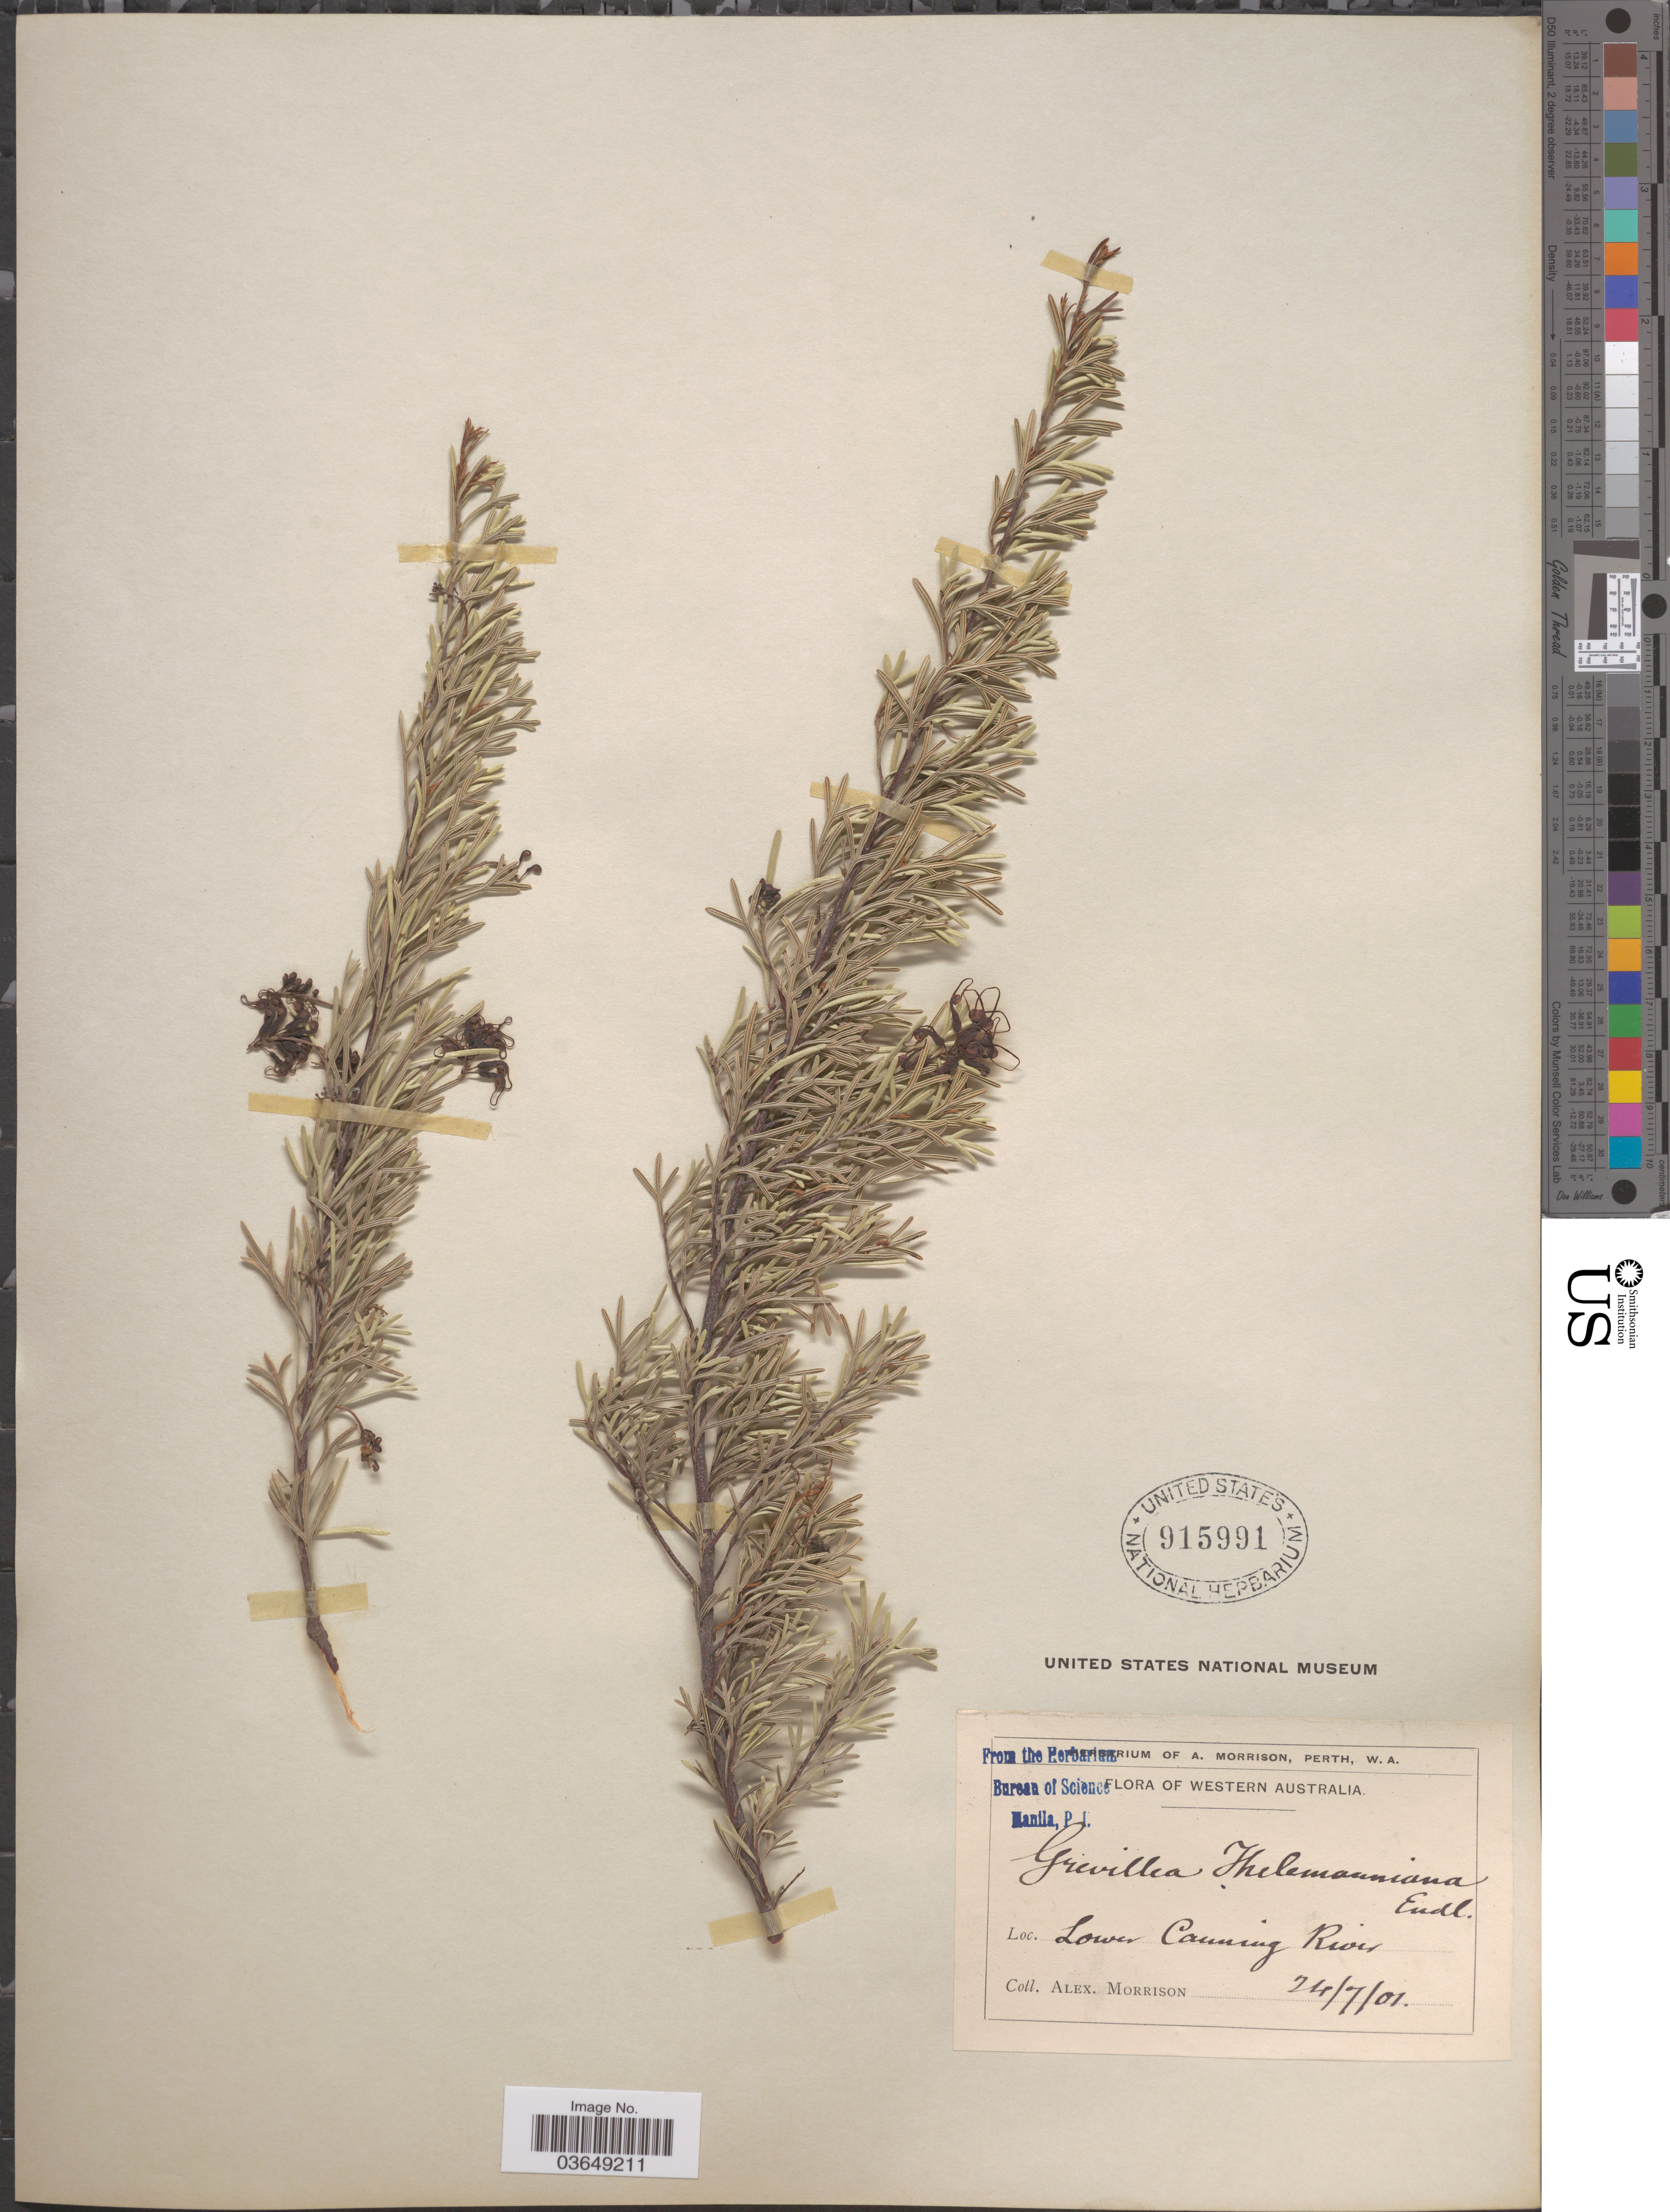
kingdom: Plantae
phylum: Tracheophyta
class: Magnoliopsida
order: Proteales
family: Proteaceae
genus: Grevillea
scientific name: Grevillea thelemanniana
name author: Hügel ex Lindl.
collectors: A. Morrison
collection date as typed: Transcribed d/m/y: 24/7/1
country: Australia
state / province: Western Australia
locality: Lower Canning River.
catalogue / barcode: US 915991